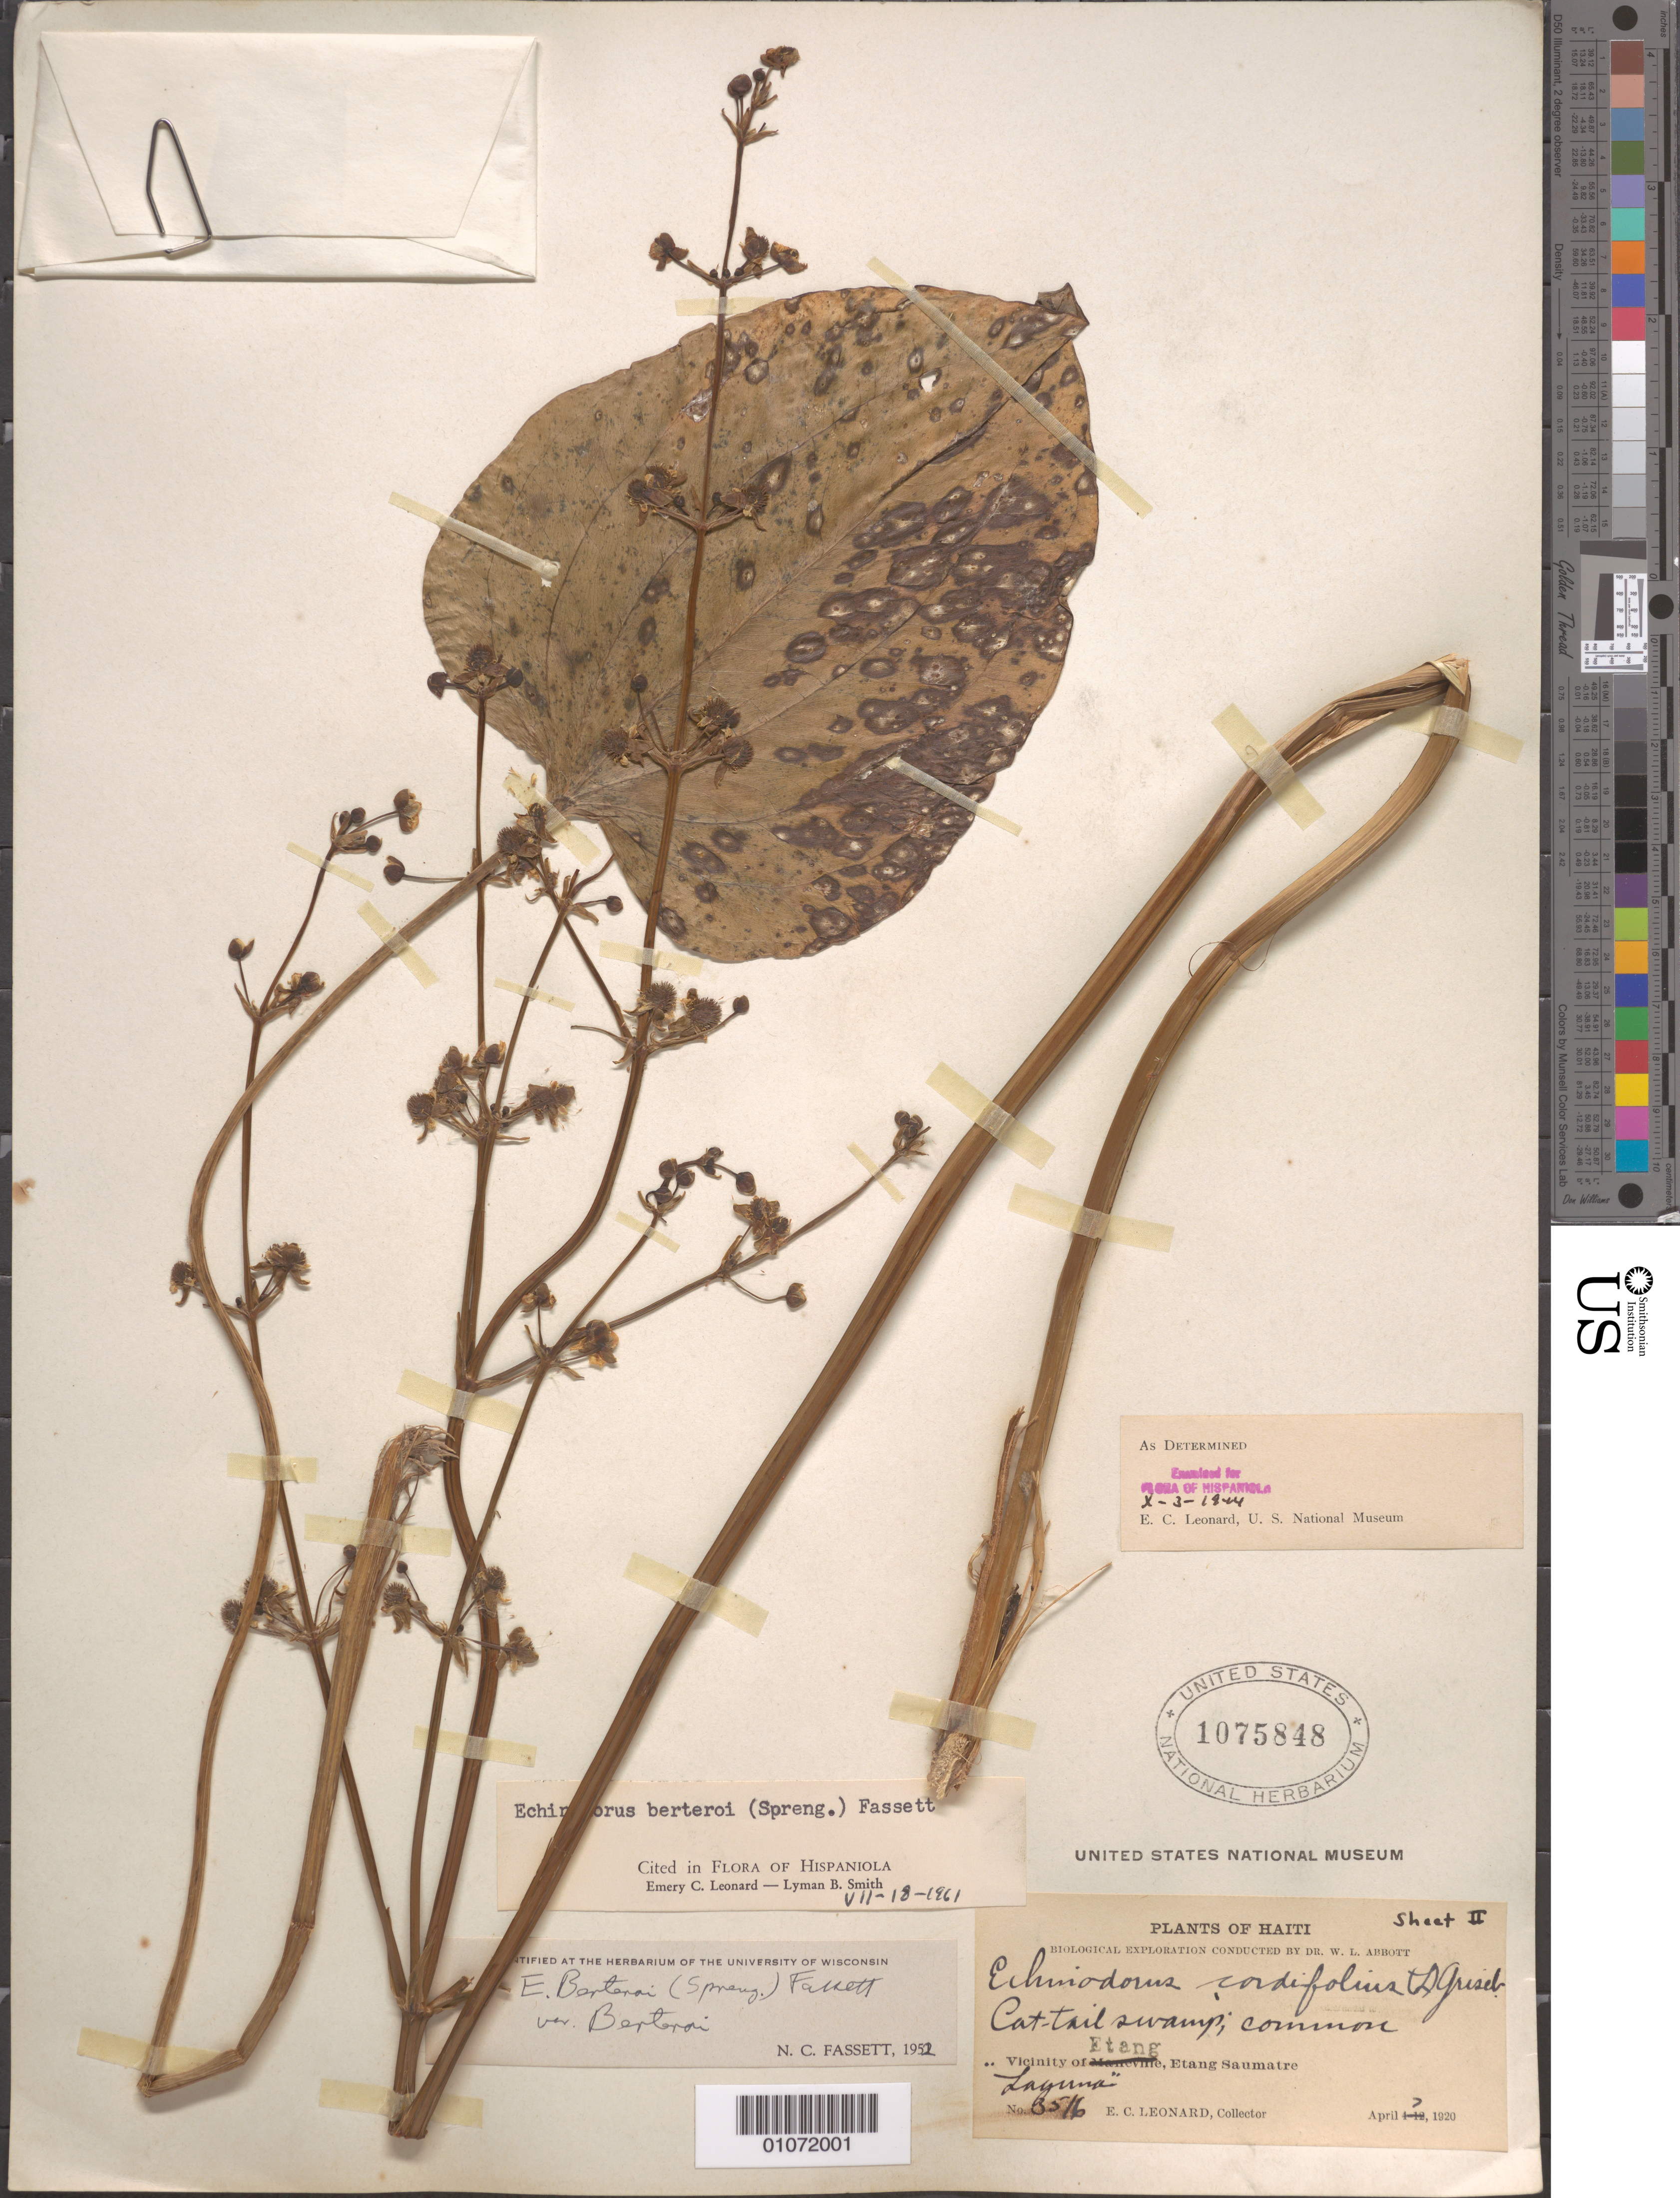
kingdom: Plantae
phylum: Tracheophyta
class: Liliopsida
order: Alismatales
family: Alismataceae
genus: Echinodorus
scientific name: Echinodorus berteroi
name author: (Spreng.) Fassett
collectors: E. C. Leonard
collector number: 3576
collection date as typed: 07 Apr 1920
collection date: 1920-04-07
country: Haiti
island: Hispaniola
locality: Cat tail swamp. Common. Vicinity of Etang Saumatre.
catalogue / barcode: US 1075848